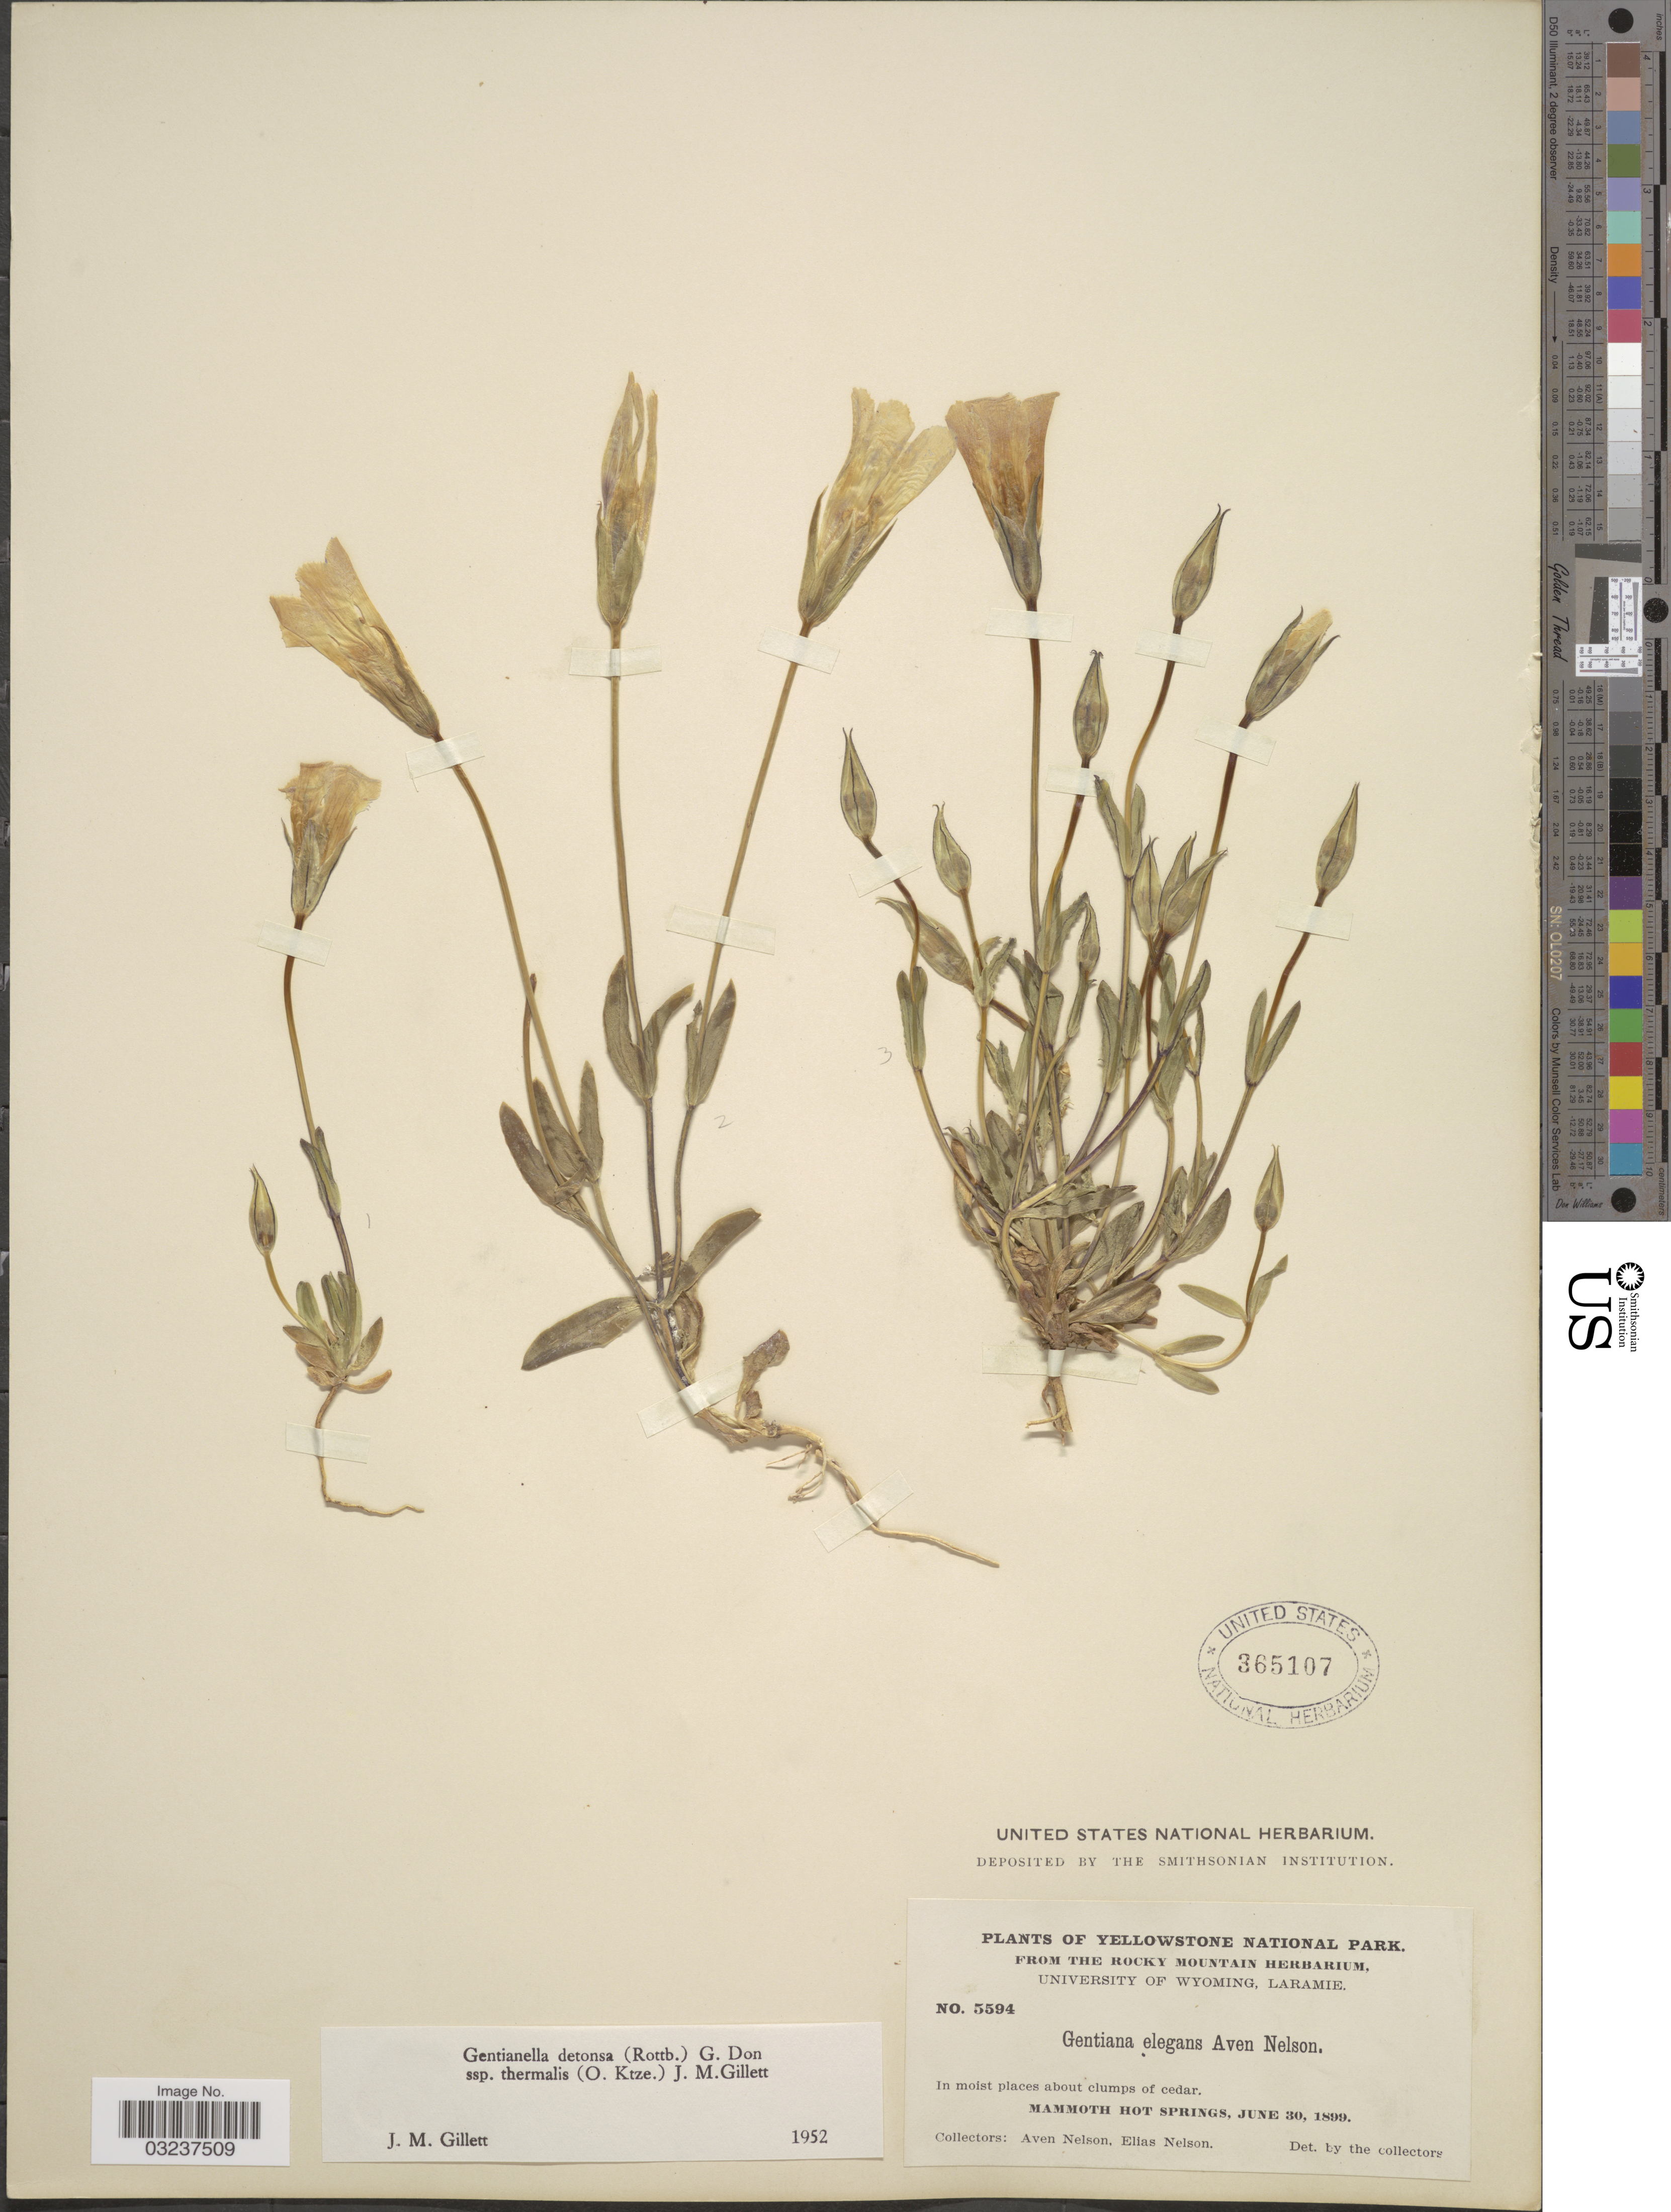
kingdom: Plantae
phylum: Tracheophyta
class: Magnoliopsida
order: Gentianales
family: Gentianaceae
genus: Gentianella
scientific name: Gentianella detonsa subsp. elegans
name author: (A. Gray) J.M. Gillett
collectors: A. Nelson & E. Nelson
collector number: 5594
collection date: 1899-06-30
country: United States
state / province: Wyoming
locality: Yellowstone National Park, Mammoth Hot Springs.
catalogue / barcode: US 365107